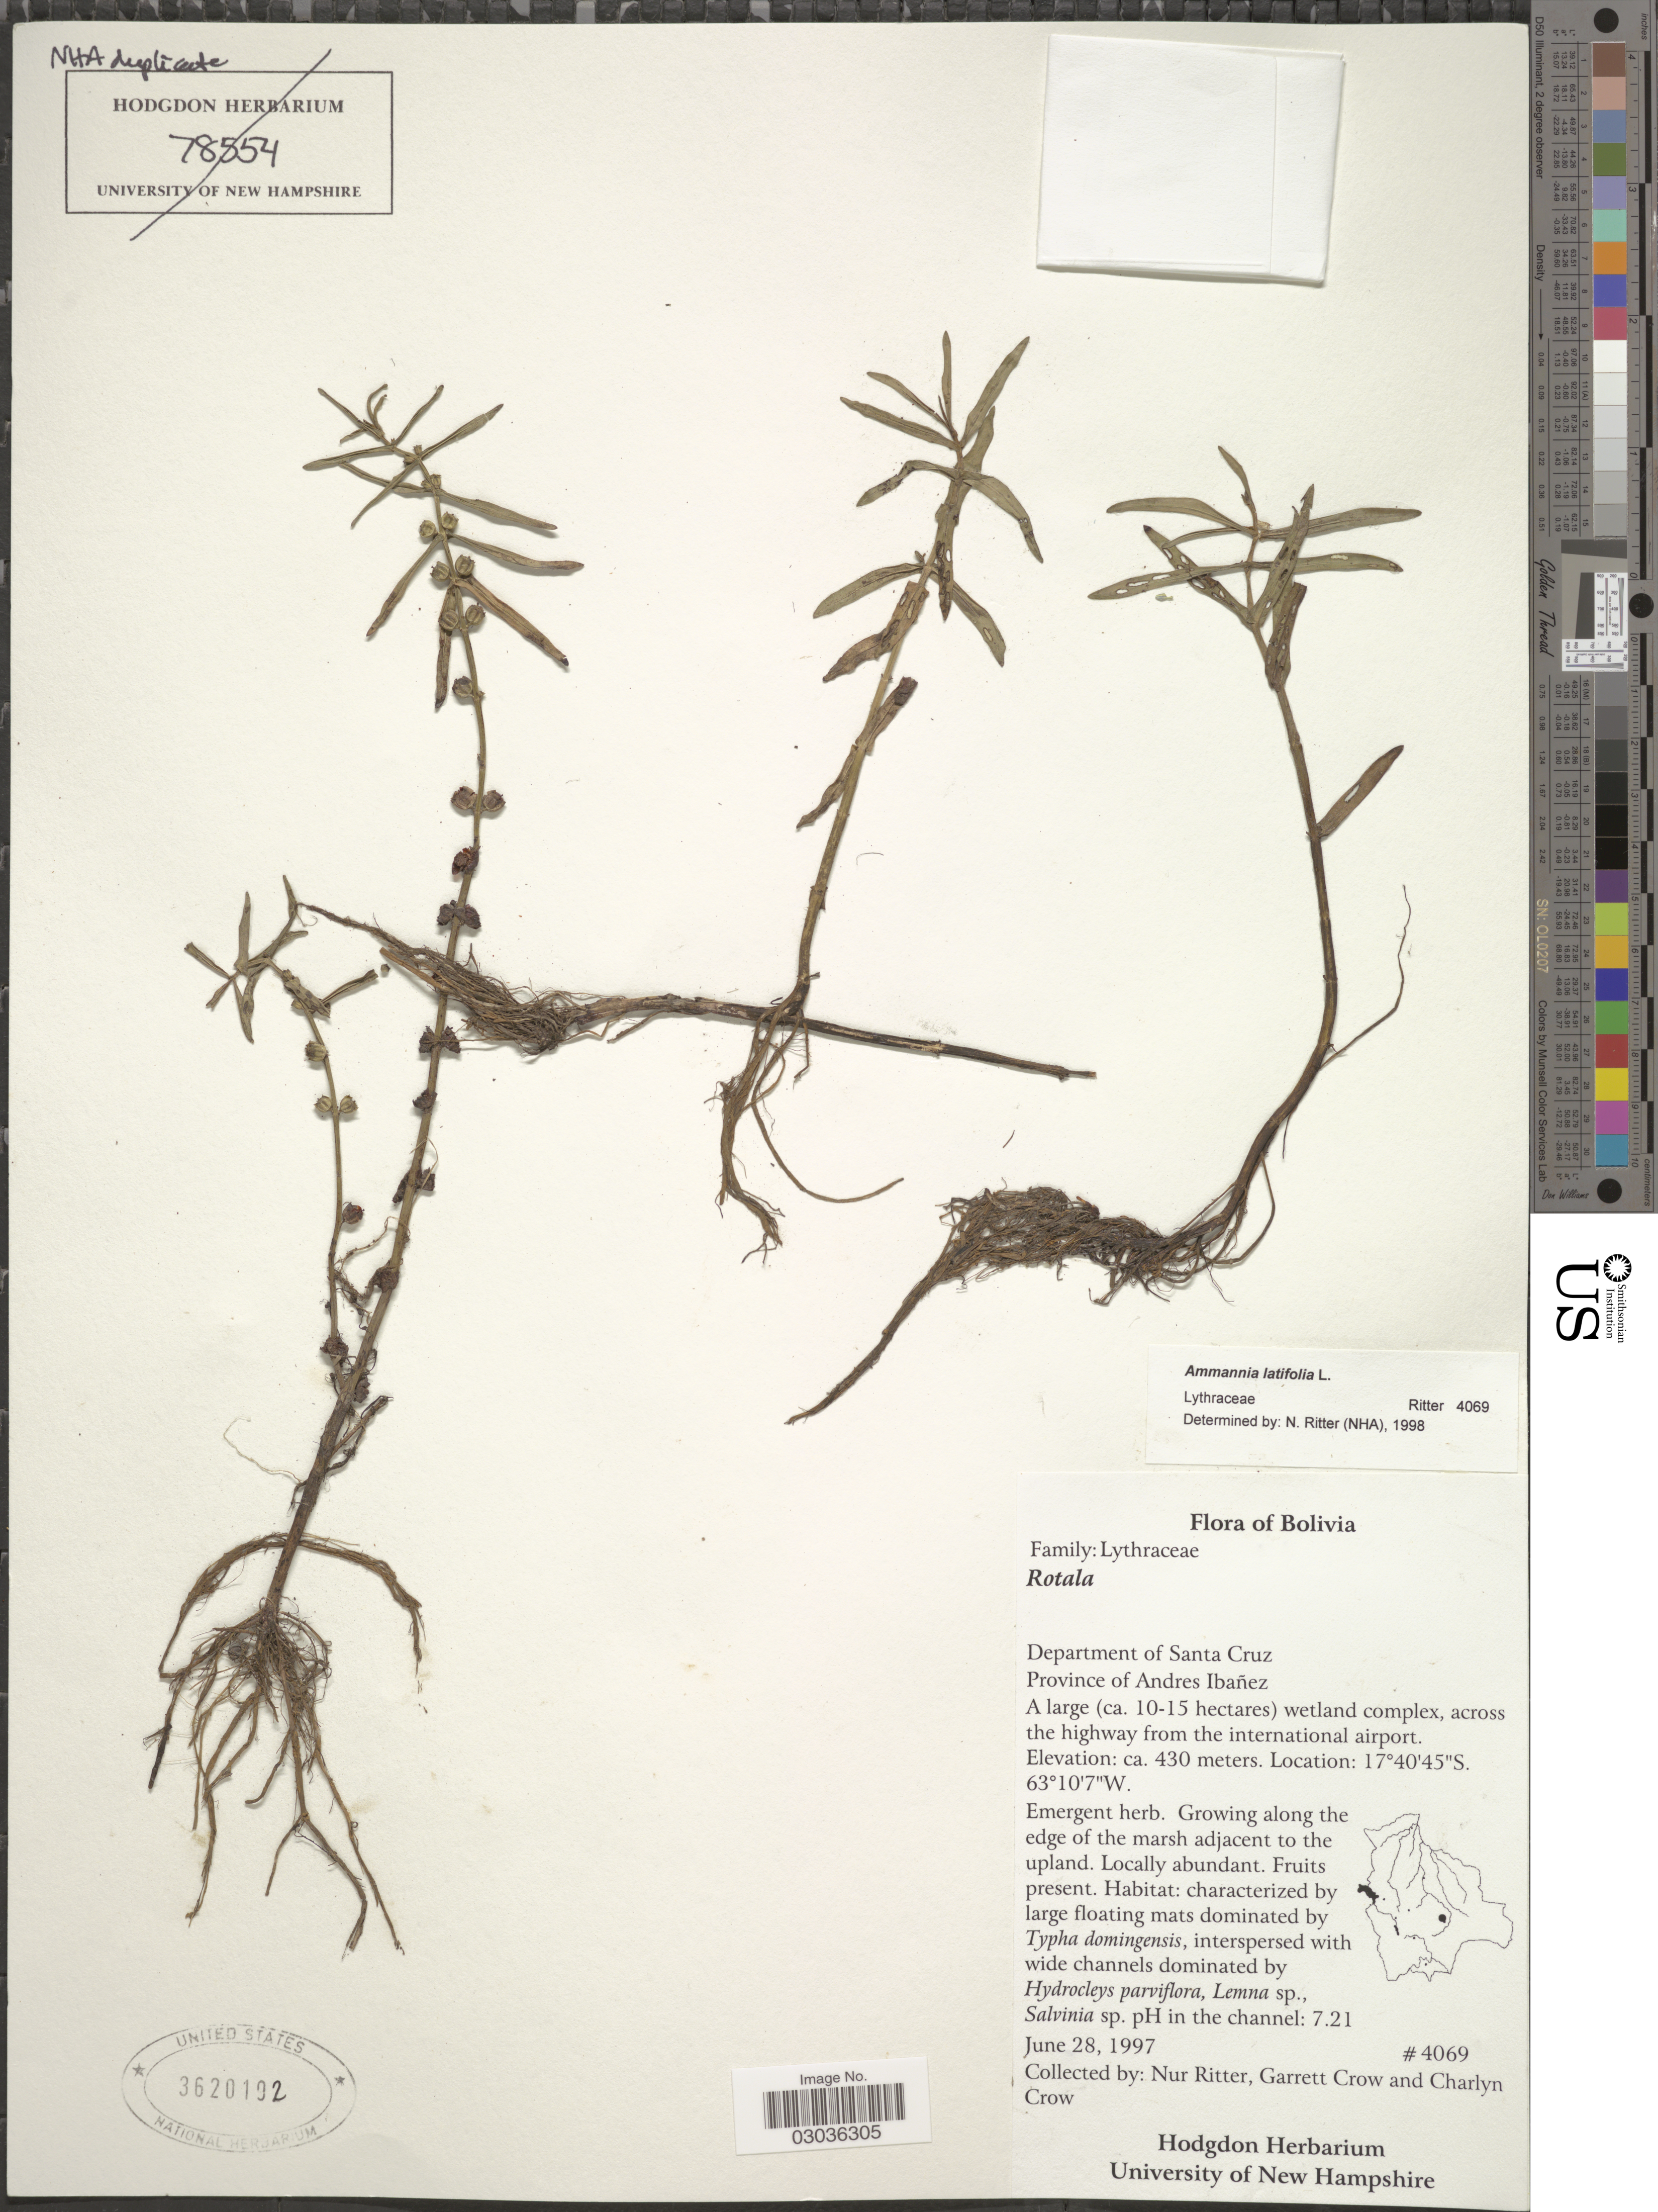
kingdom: Plantae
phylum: Tracheophyta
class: Magnoliopsida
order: Myrtales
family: Lythraceae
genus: Ammannia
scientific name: Ammannia latifolia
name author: L.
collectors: N. Ritter, G. Crow & C. Crow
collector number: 4069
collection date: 1997-06-28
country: Bolivia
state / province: Santa Cruz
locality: Department of Santa Cruz. Province of Andres Ibañez. A large (ca. 10-15 hectares) wetland complex, across the highway from the international airport.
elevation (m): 430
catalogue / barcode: US 3620192